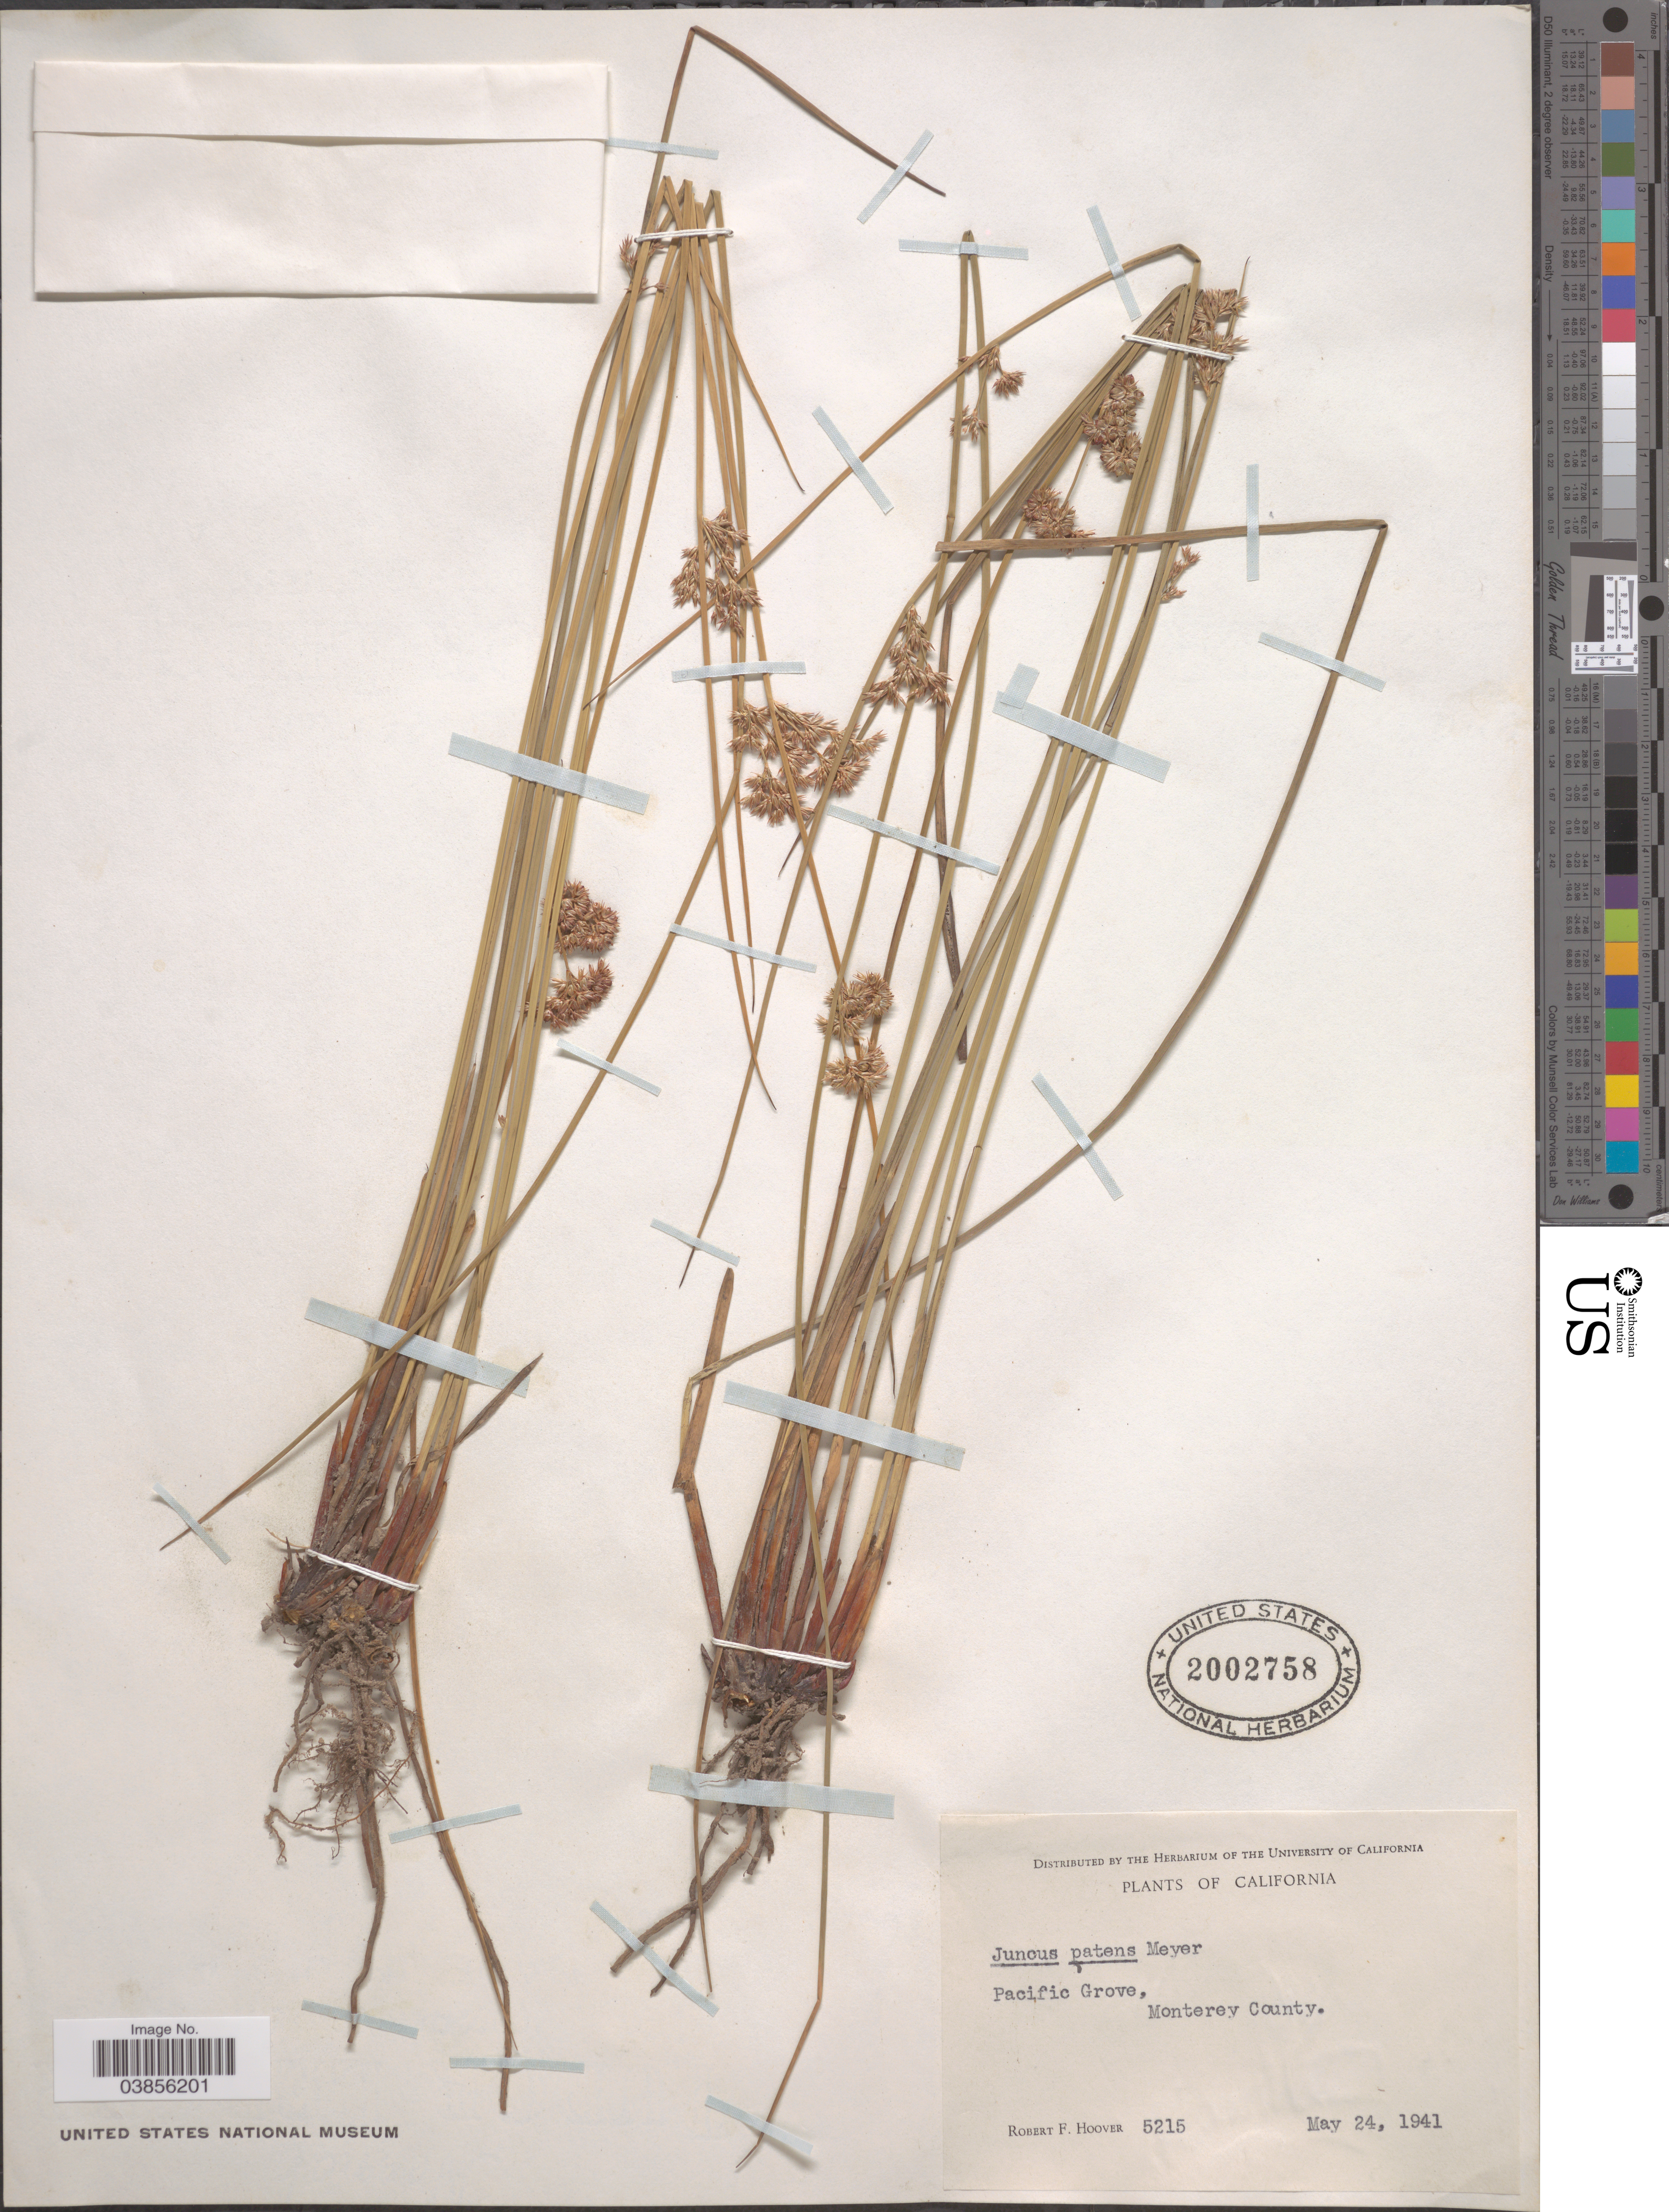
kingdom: Plantae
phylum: Tracheophyta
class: Liliopsida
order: Poales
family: Juncaceae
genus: Juncus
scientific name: Juncus patens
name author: E. Mey.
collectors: R. F. Hoover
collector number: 5215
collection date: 1941-05-24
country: United States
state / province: California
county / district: Monterey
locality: Pacific Grove, Monterey County.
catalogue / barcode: US 2002758